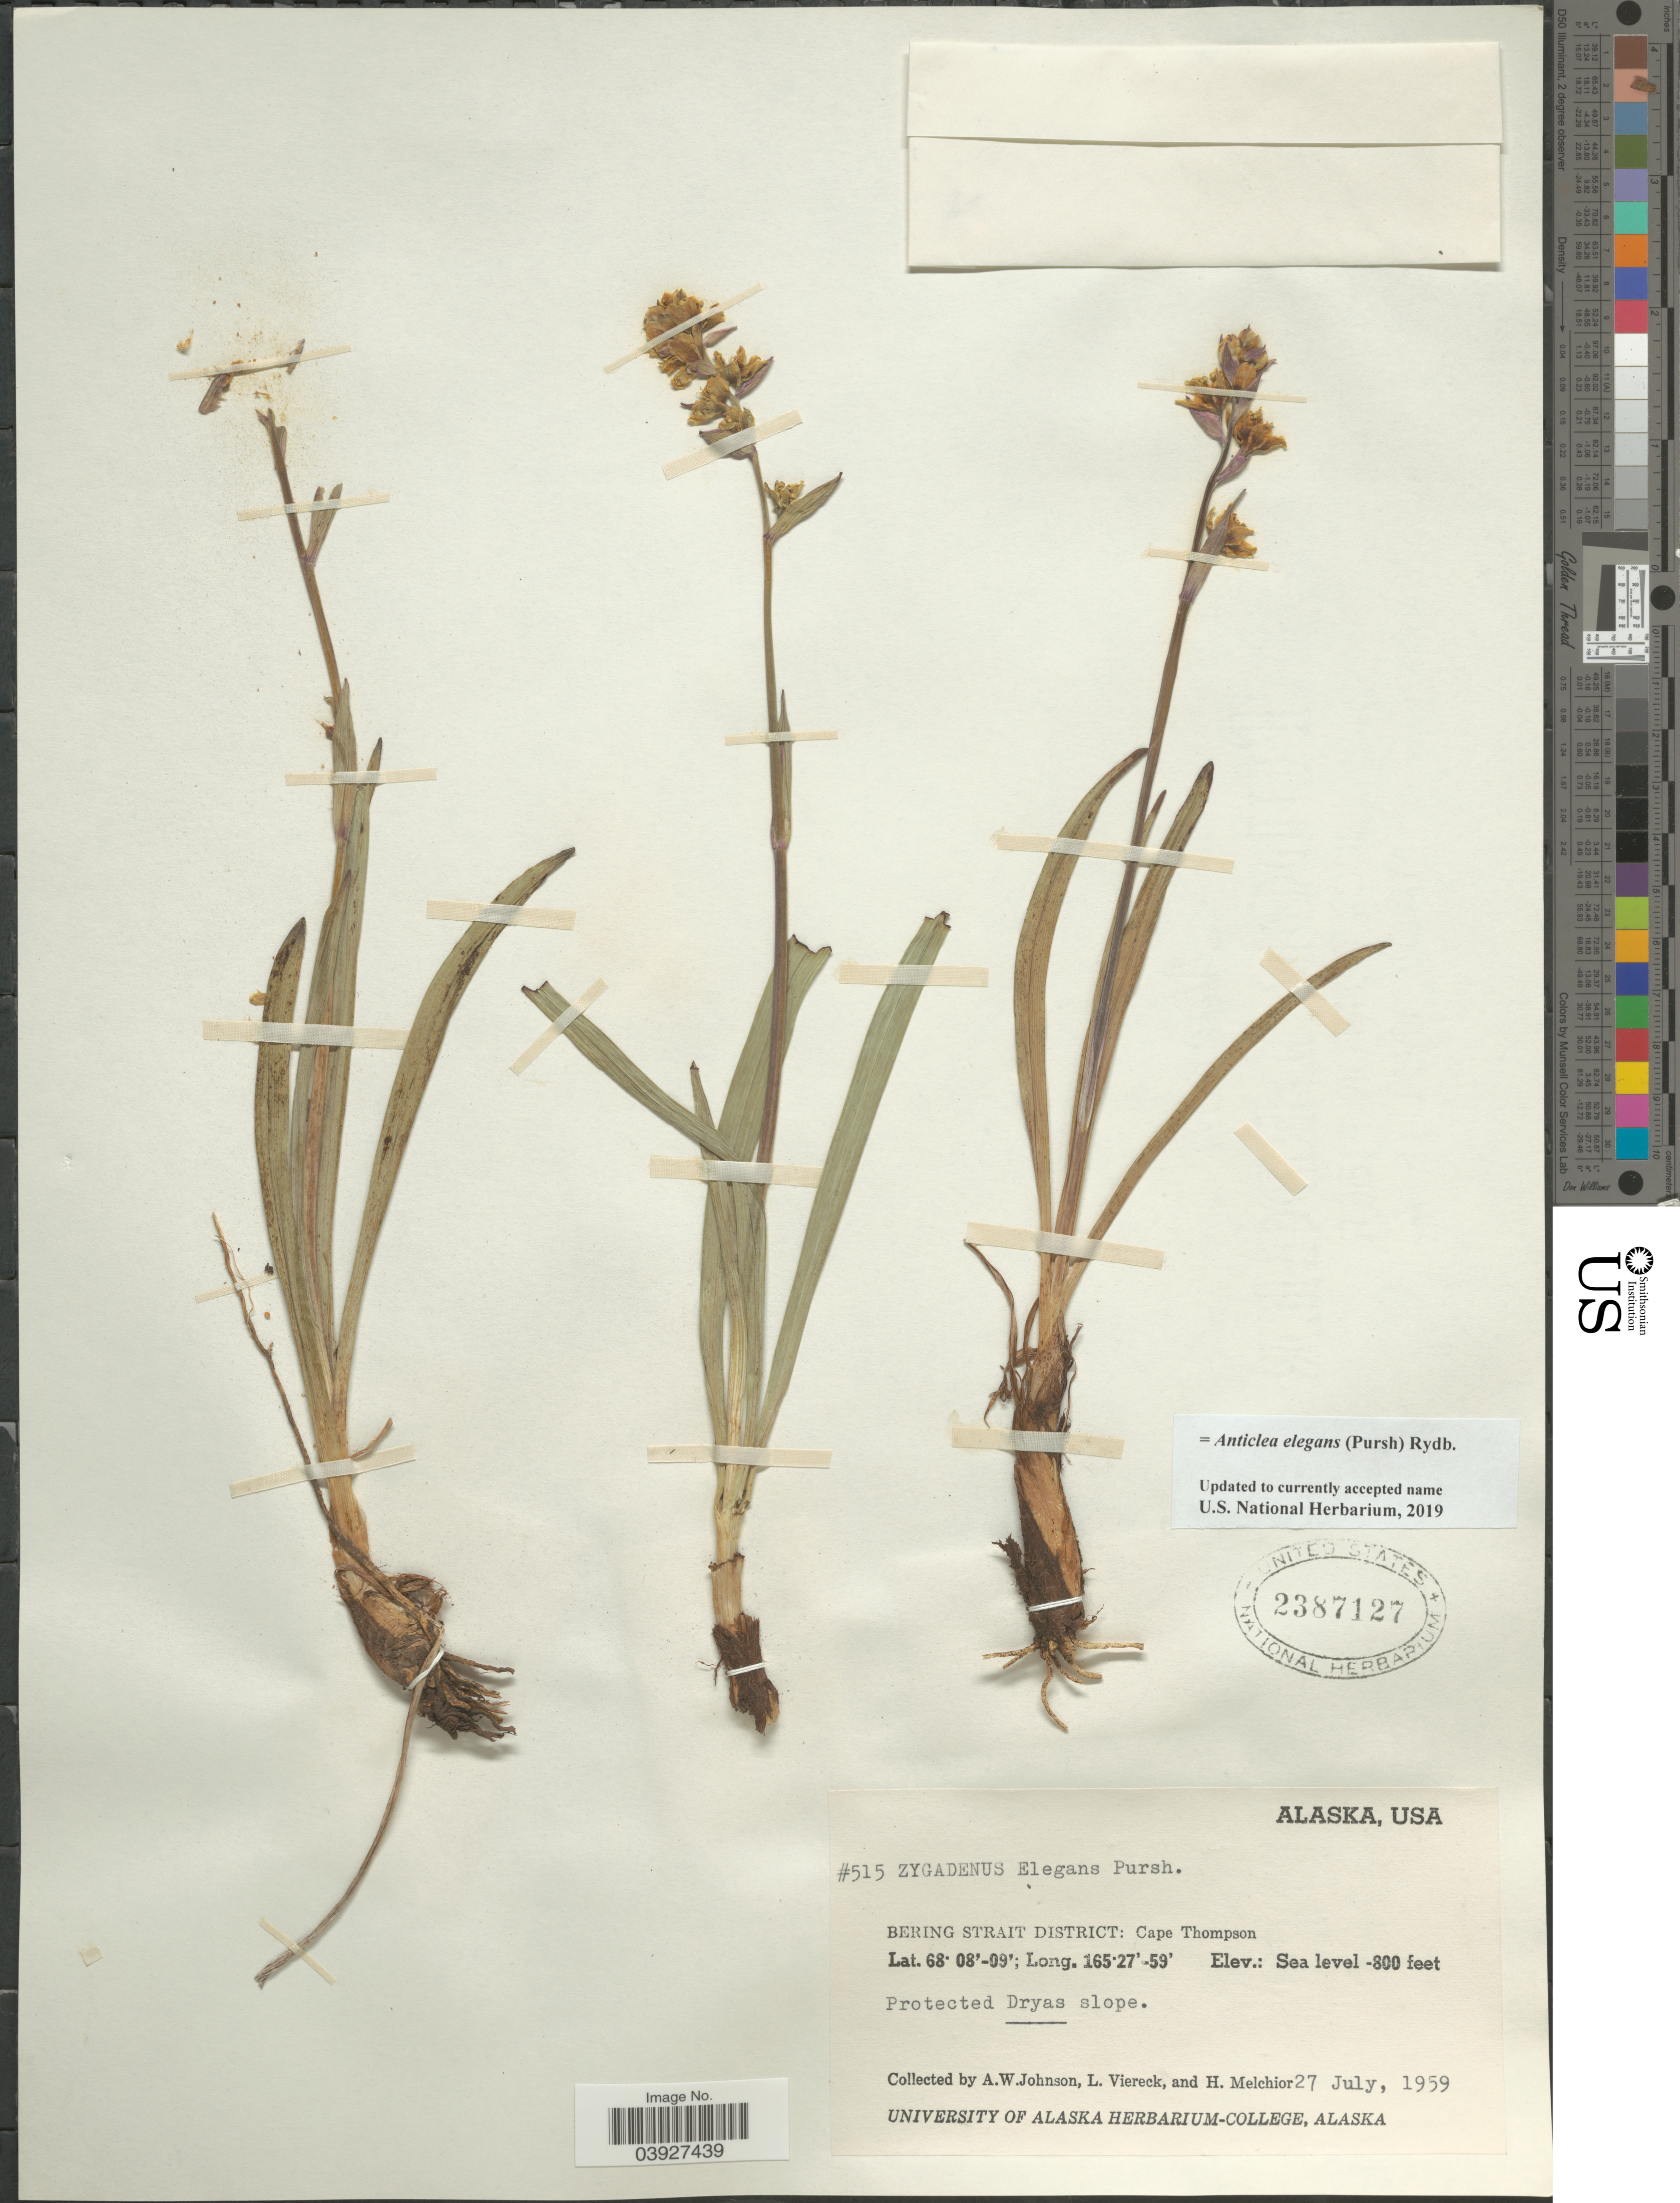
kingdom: Plantae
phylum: Tracheophyta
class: Liliopsida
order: Liliales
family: Melanthiaceae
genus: Anticlea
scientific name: Anticlea elegans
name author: (Pursh) Rydb.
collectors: A. W. Johnson, L. Viereck & H. Melchior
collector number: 515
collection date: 1959-07-27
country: United States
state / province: Alaska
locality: Bering Strait District: Cape Thompson.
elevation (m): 0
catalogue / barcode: US 2387127